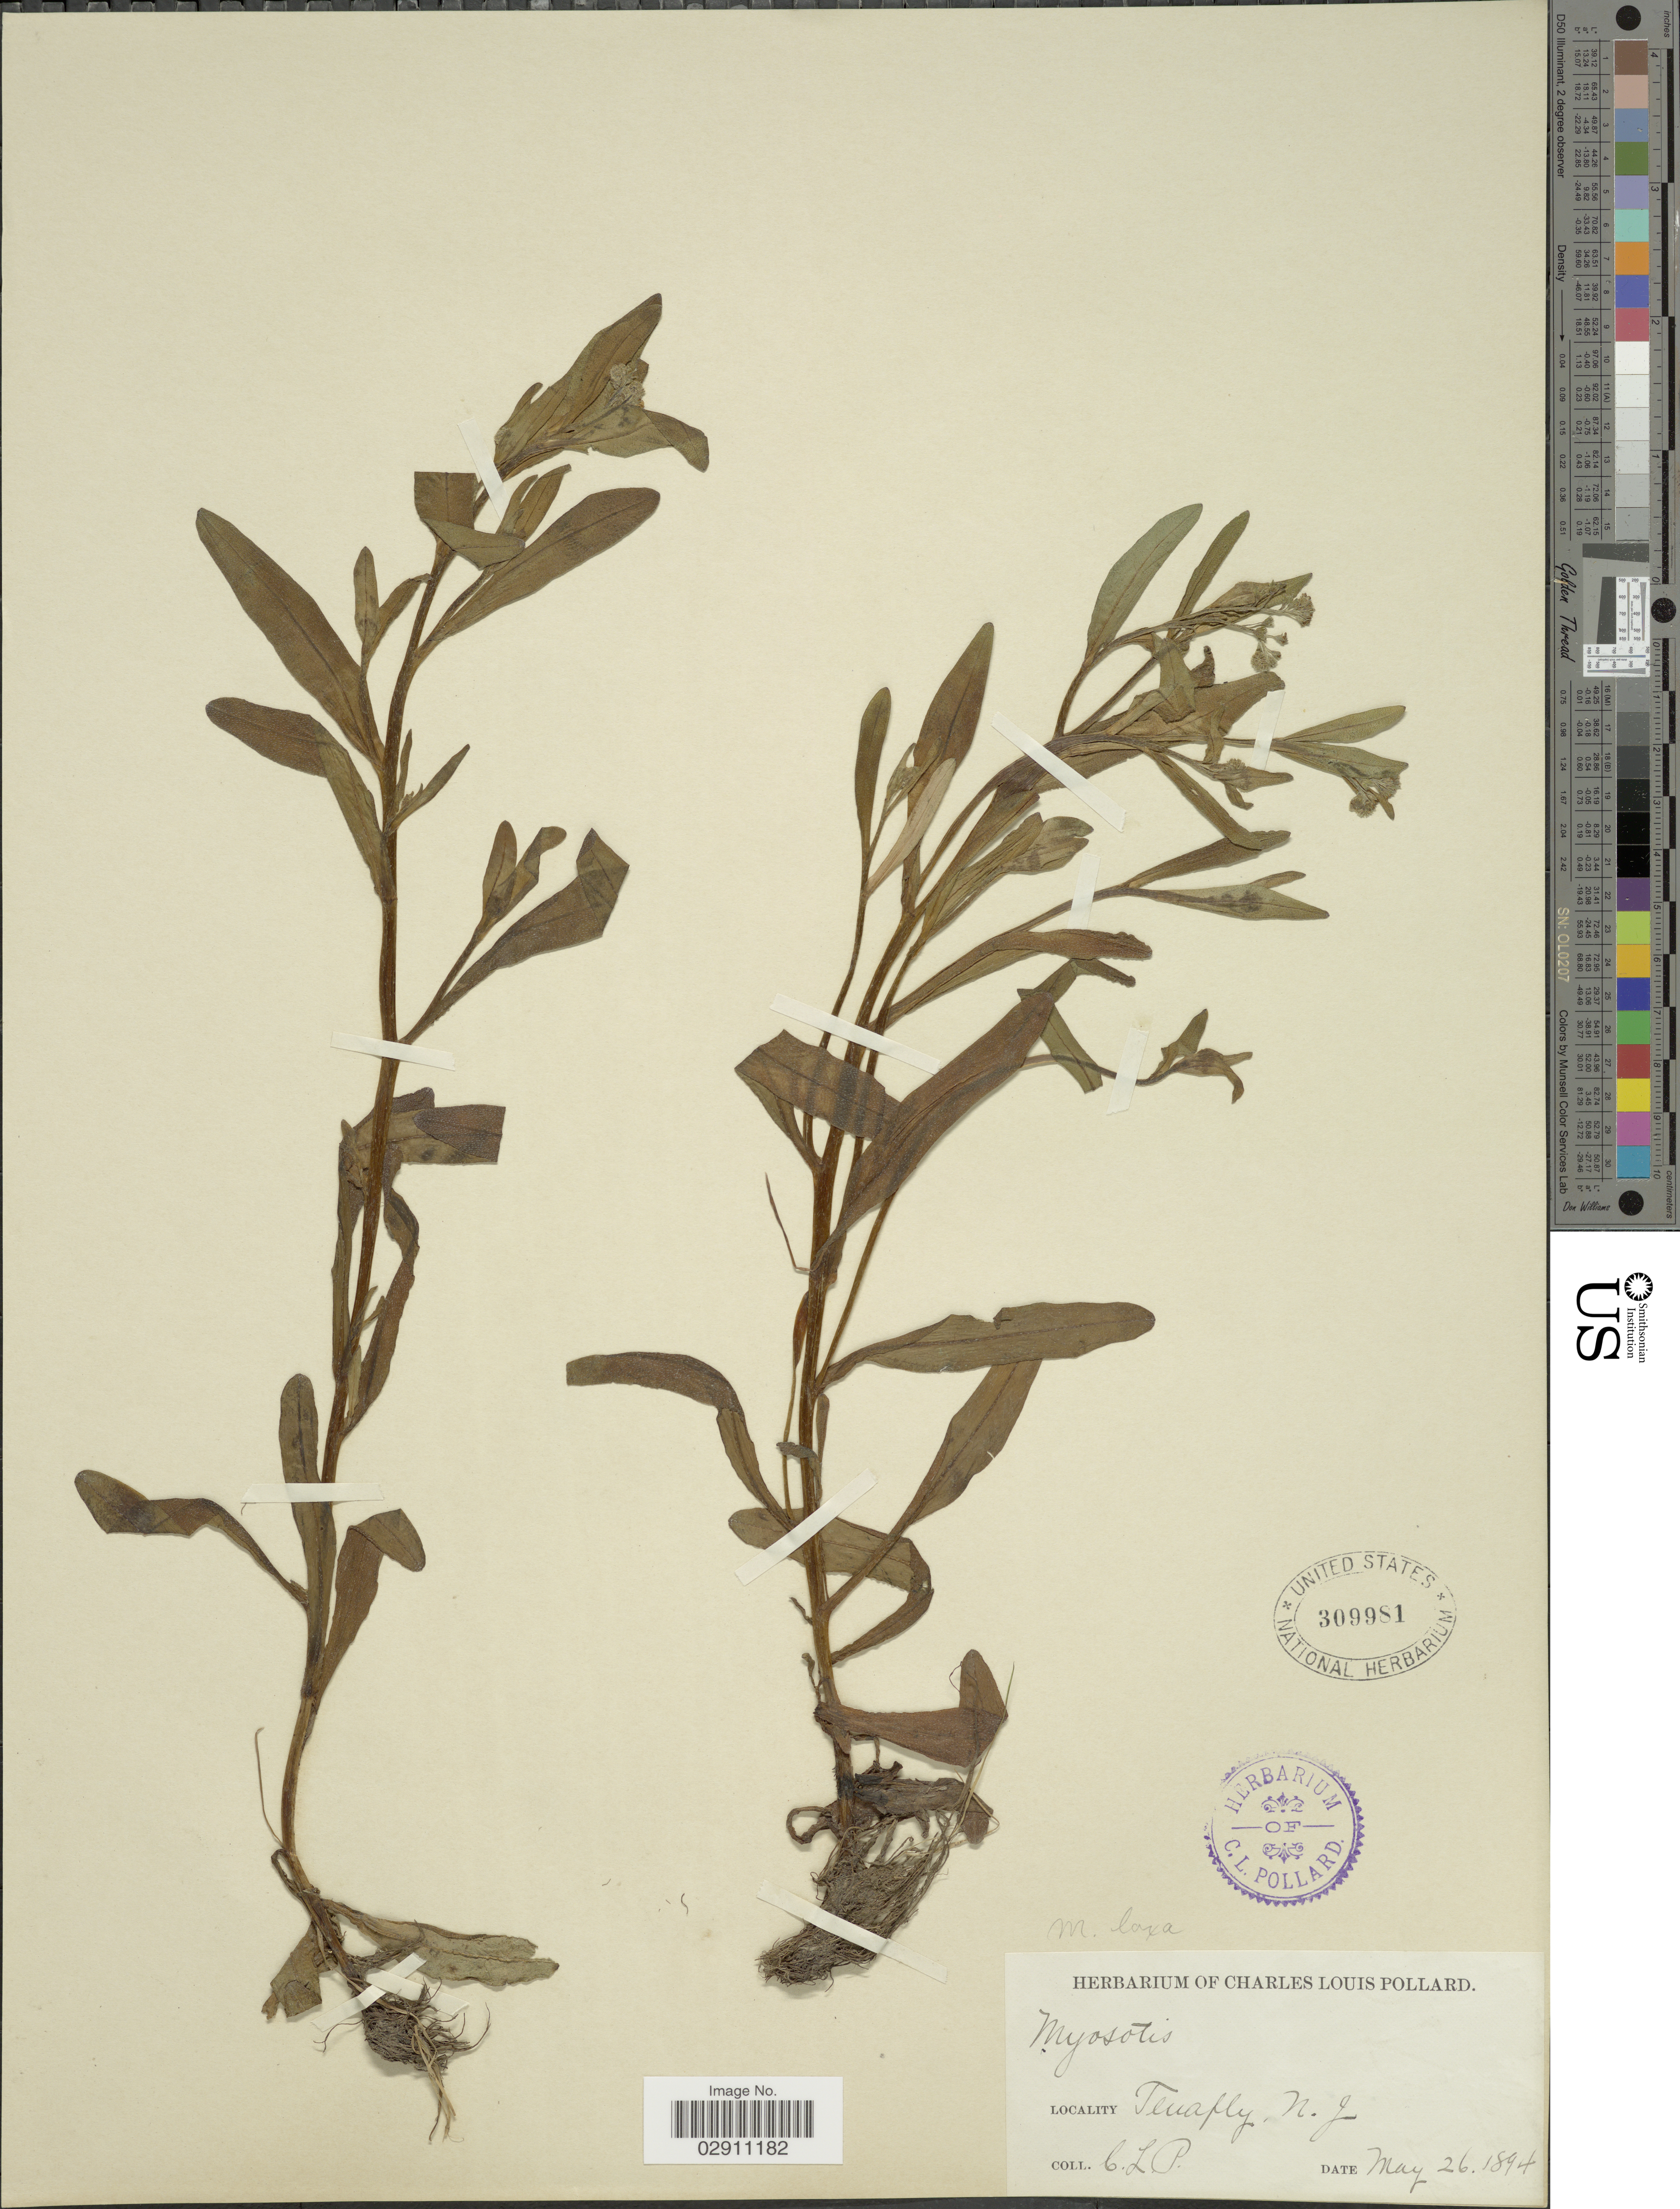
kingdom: Plantae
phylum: Tracheophyta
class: Magnoliopsida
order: Boraginales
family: Boraginaceae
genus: Myosotis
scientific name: Myosotis laxa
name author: F. Lehm.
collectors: C. L. Pollard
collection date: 1894-05-26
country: United States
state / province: New Jersey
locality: Tenafly.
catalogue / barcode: US 309981